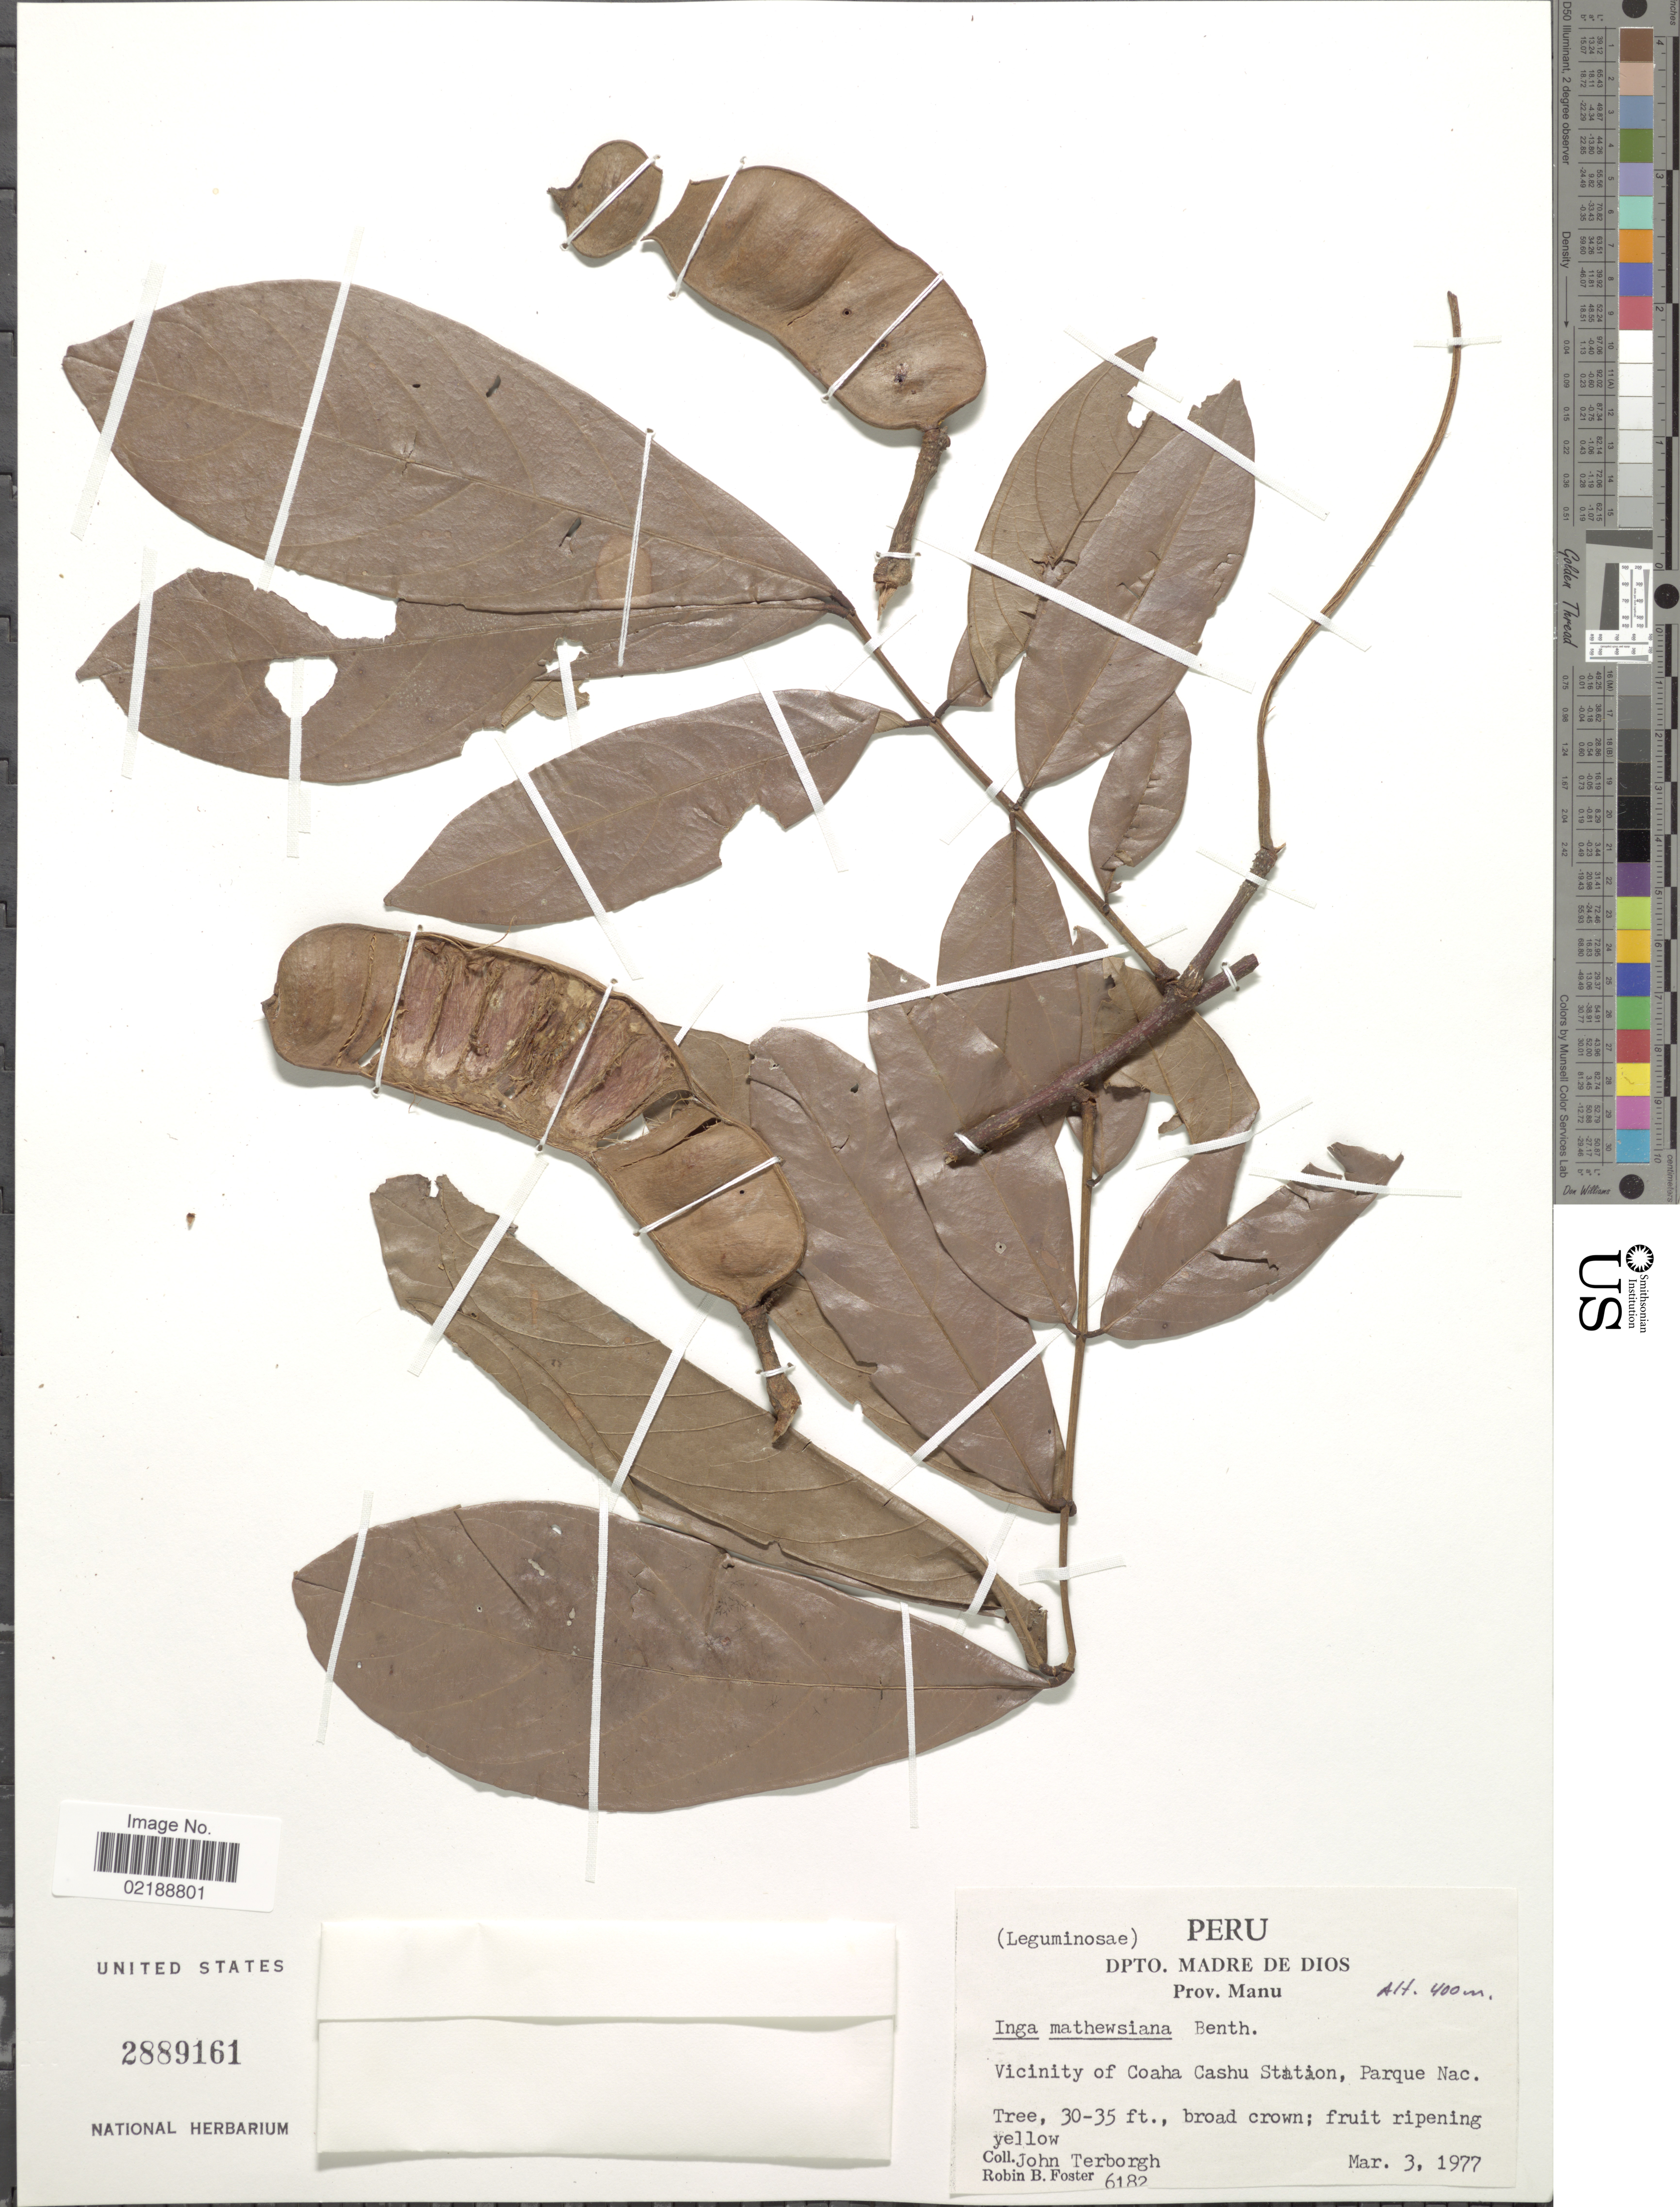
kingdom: Plantae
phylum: Tracheophyta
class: Magnoliopsida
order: Fabales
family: Fabaceae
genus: Inga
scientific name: Inga nobilis subsp. nobilis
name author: Willd.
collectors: J. Terborgh & R. B. Foster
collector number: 6182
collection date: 1977-03-03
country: Peru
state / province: Madre de Dios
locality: Dpto Madre De Dios Prov. Manu, Vicinity of Coaha Cashu Station, Parque Nac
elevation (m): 400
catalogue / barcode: US 2889161